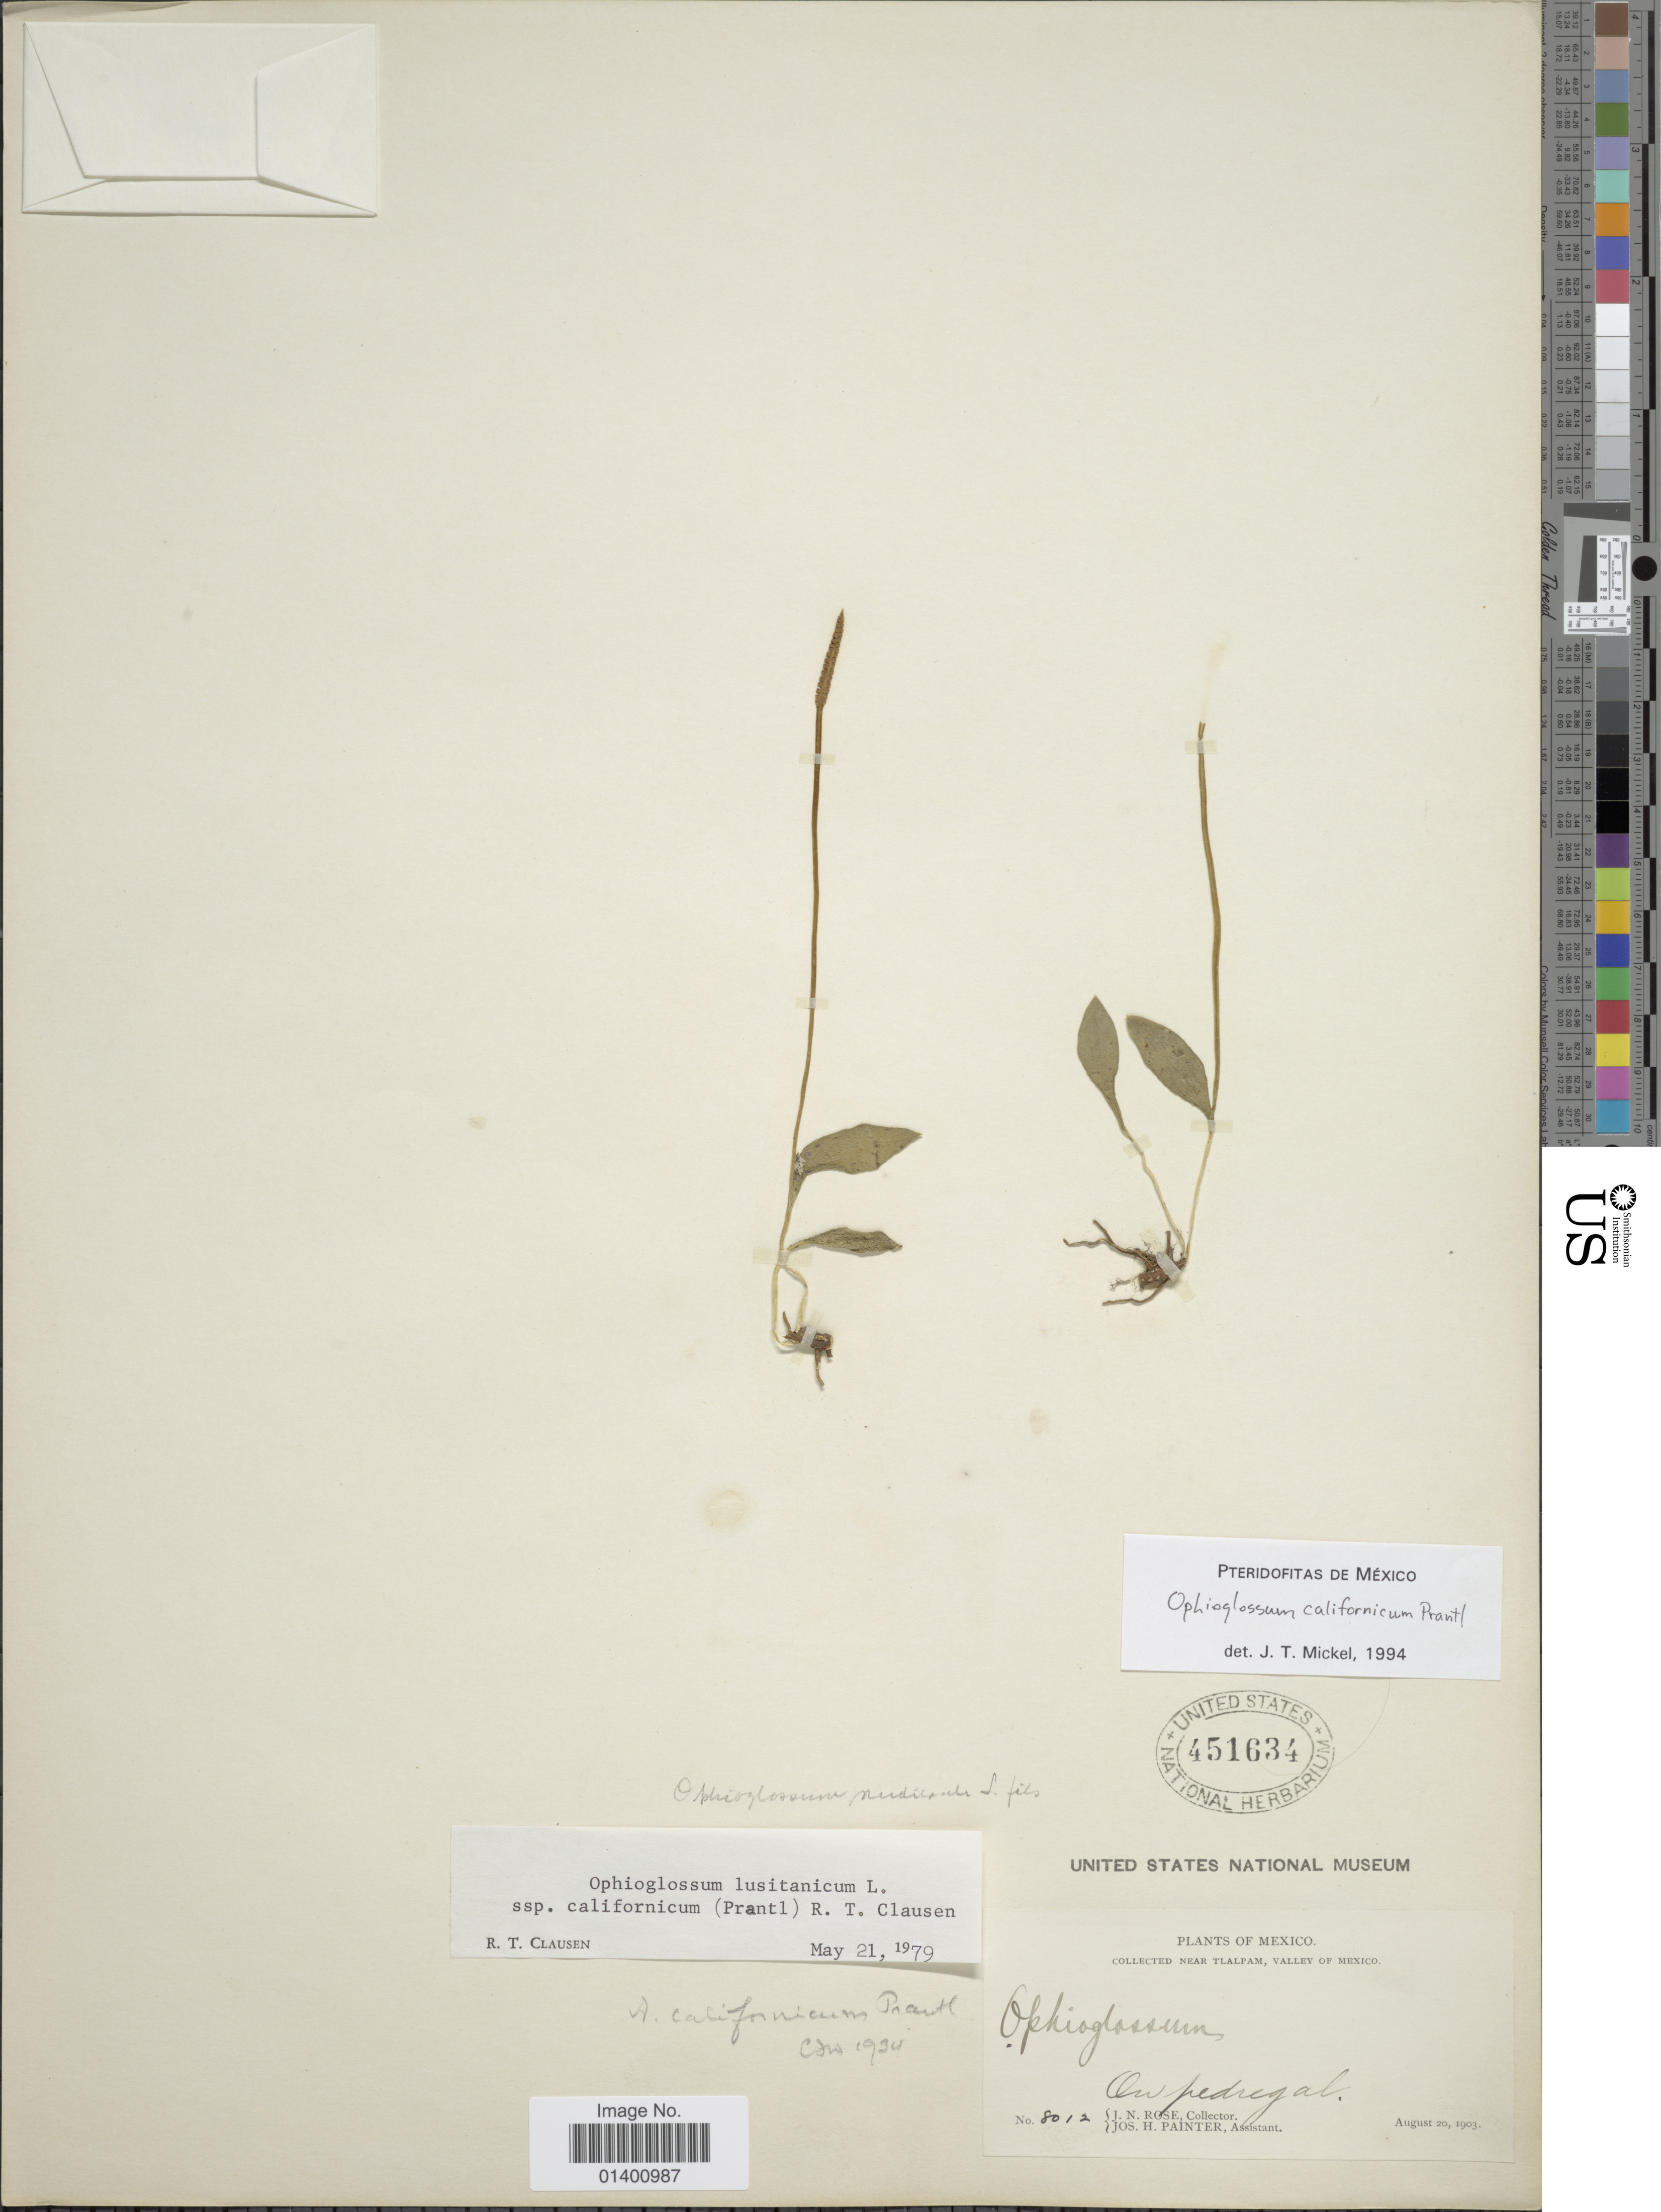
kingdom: Plantae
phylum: Tracheophyta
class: Polypodiopsida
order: Ophioglossales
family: Ophioglossaceae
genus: Ophioglossum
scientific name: Ophioglossum californicum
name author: Prantl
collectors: J. N. Rose & J. H. Painter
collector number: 8012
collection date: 1903-08-20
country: Mexico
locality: Near Tlalpam, valley of Mexico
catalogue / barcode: US 451634